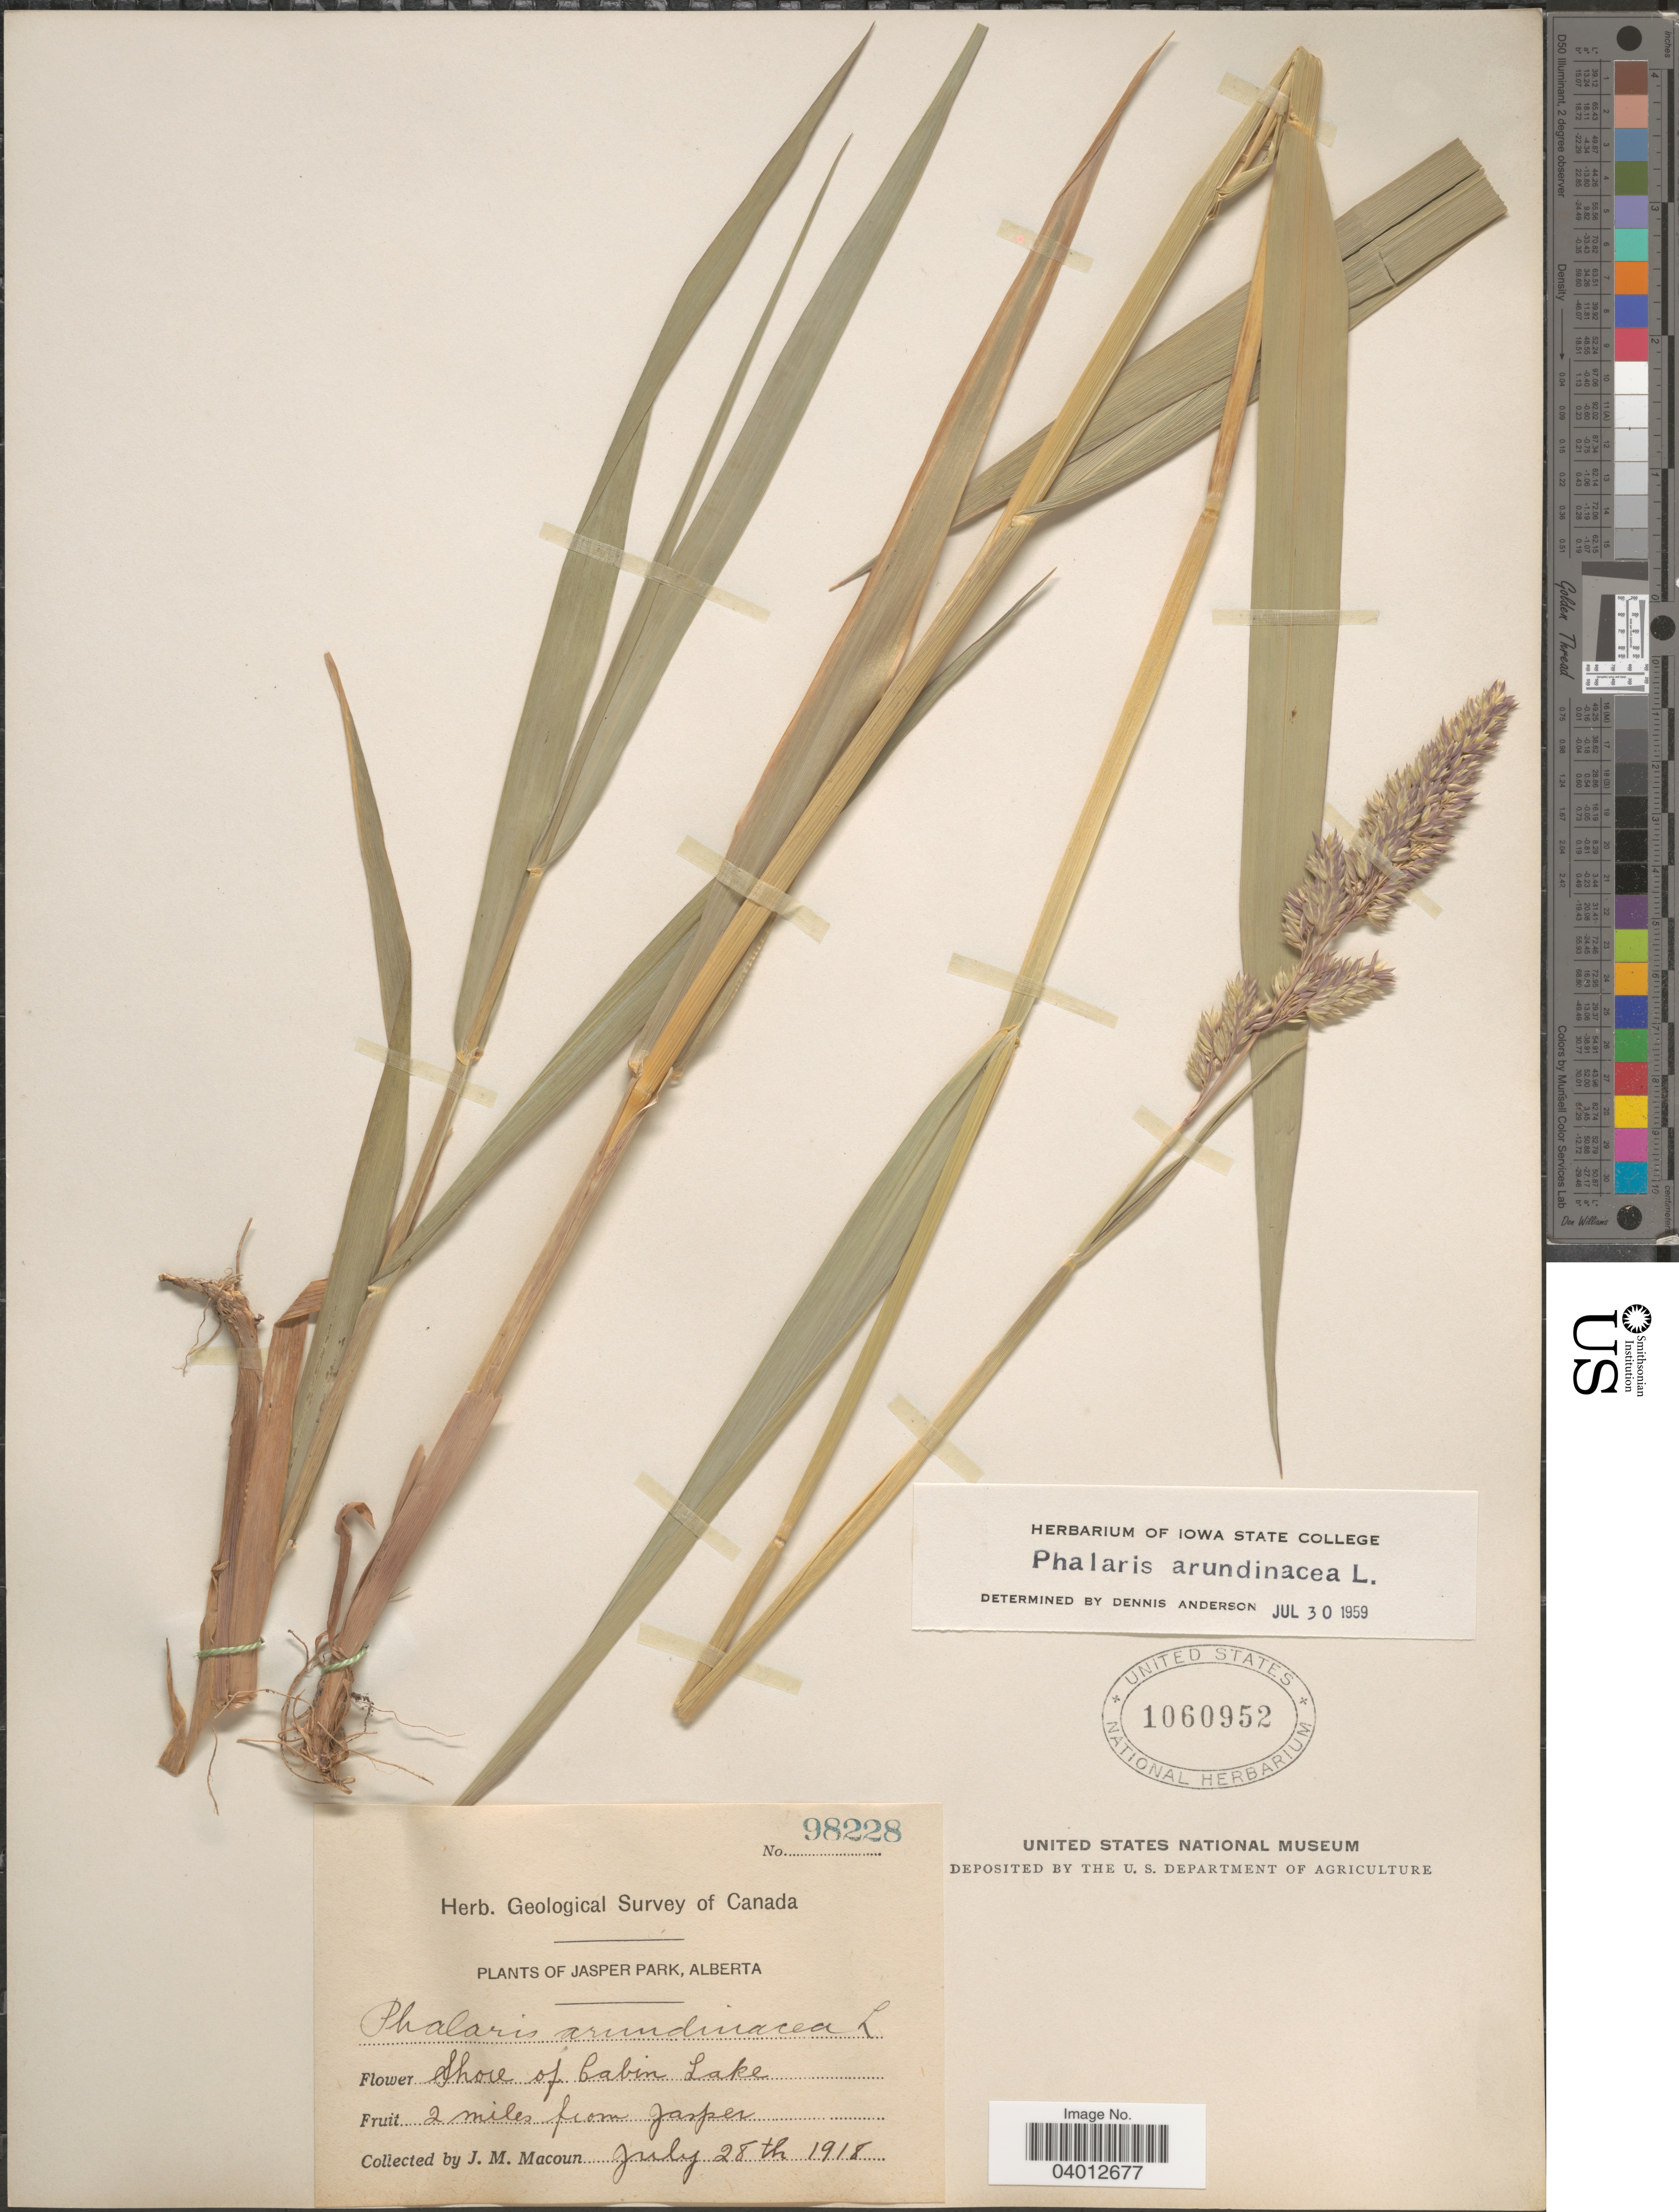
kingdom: Plantae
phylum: Tracheophyta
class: Liliopsida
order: Poales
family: Poaceae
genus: Phalaris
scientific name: Phalaris arundinacea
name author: L.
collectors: J. M. Macoun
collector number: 98228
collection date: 1918-07-28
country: Canada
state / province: Alberta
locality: Jasper Park. Shore of Cabin Lake. 2 miles from Jasper.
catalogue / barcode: US 1060952